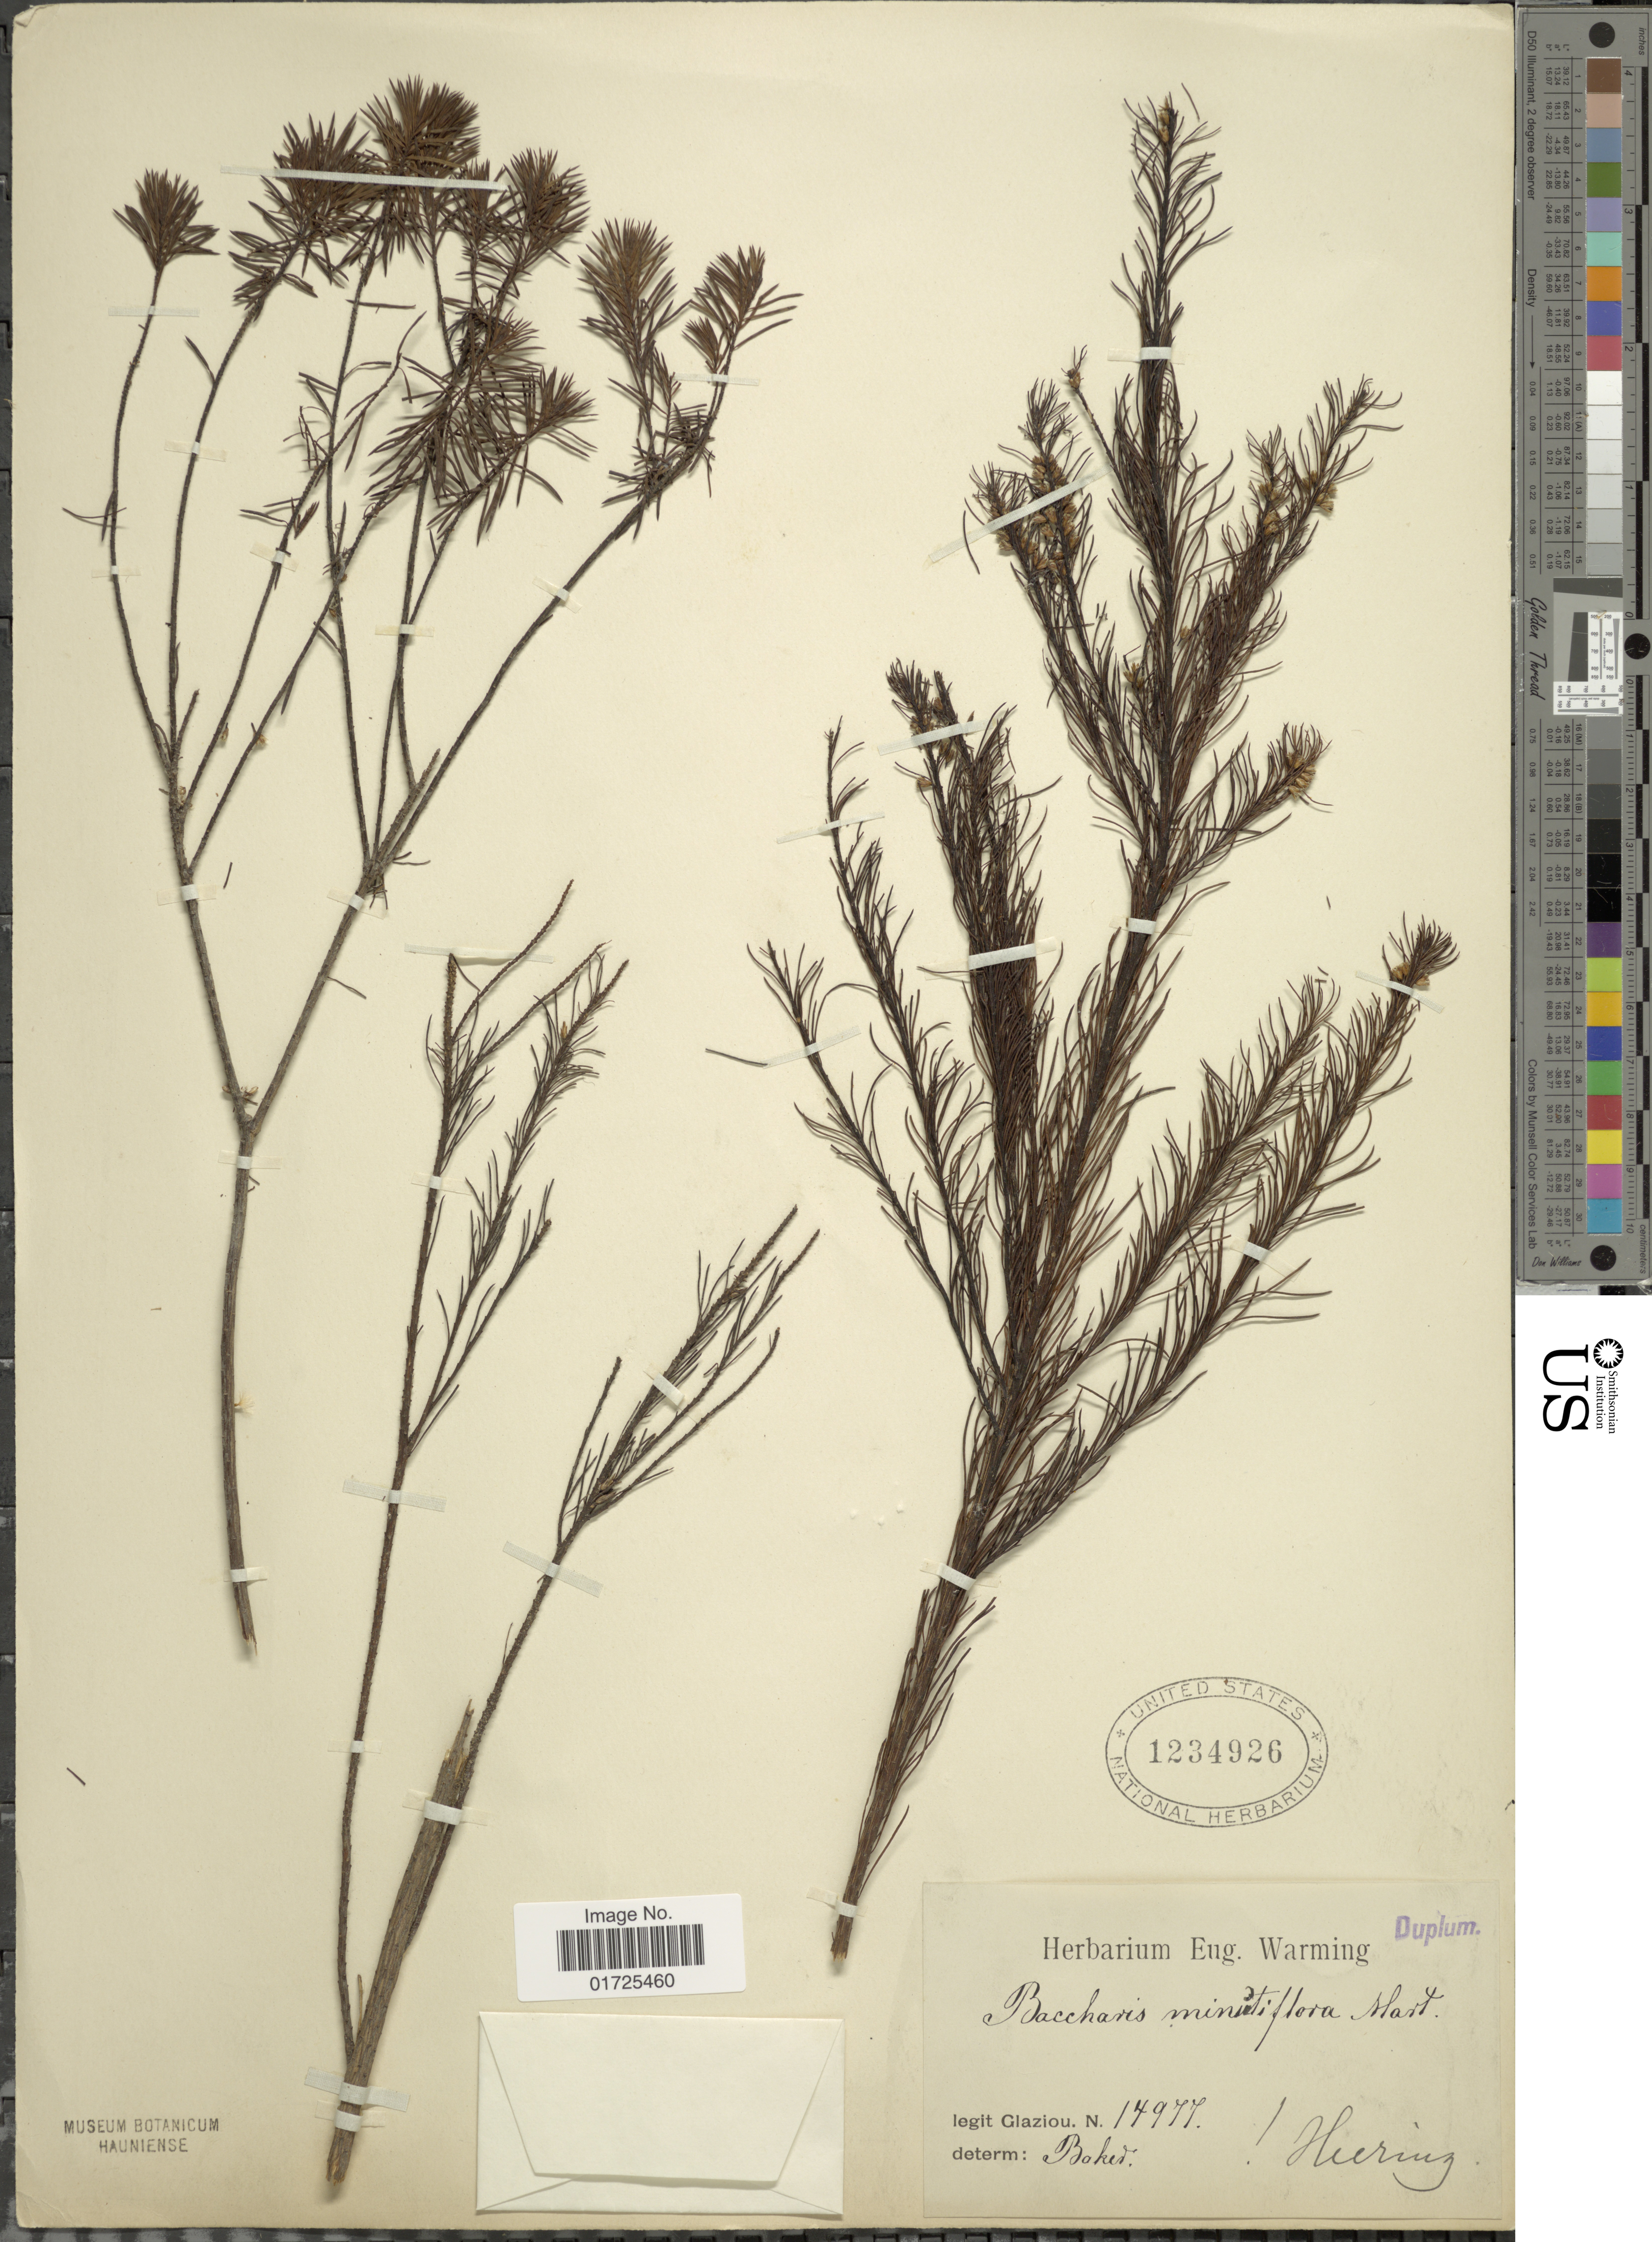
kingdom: Plantae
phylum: Tracheophyta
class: Magnoliopsida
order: Asterales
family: Asteraceae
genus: Baccharis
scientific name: Baccharis minutiflora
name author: Mart. ex Baker in Mart.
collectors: Glaziou, --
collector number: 14977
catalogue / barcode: US 1234926